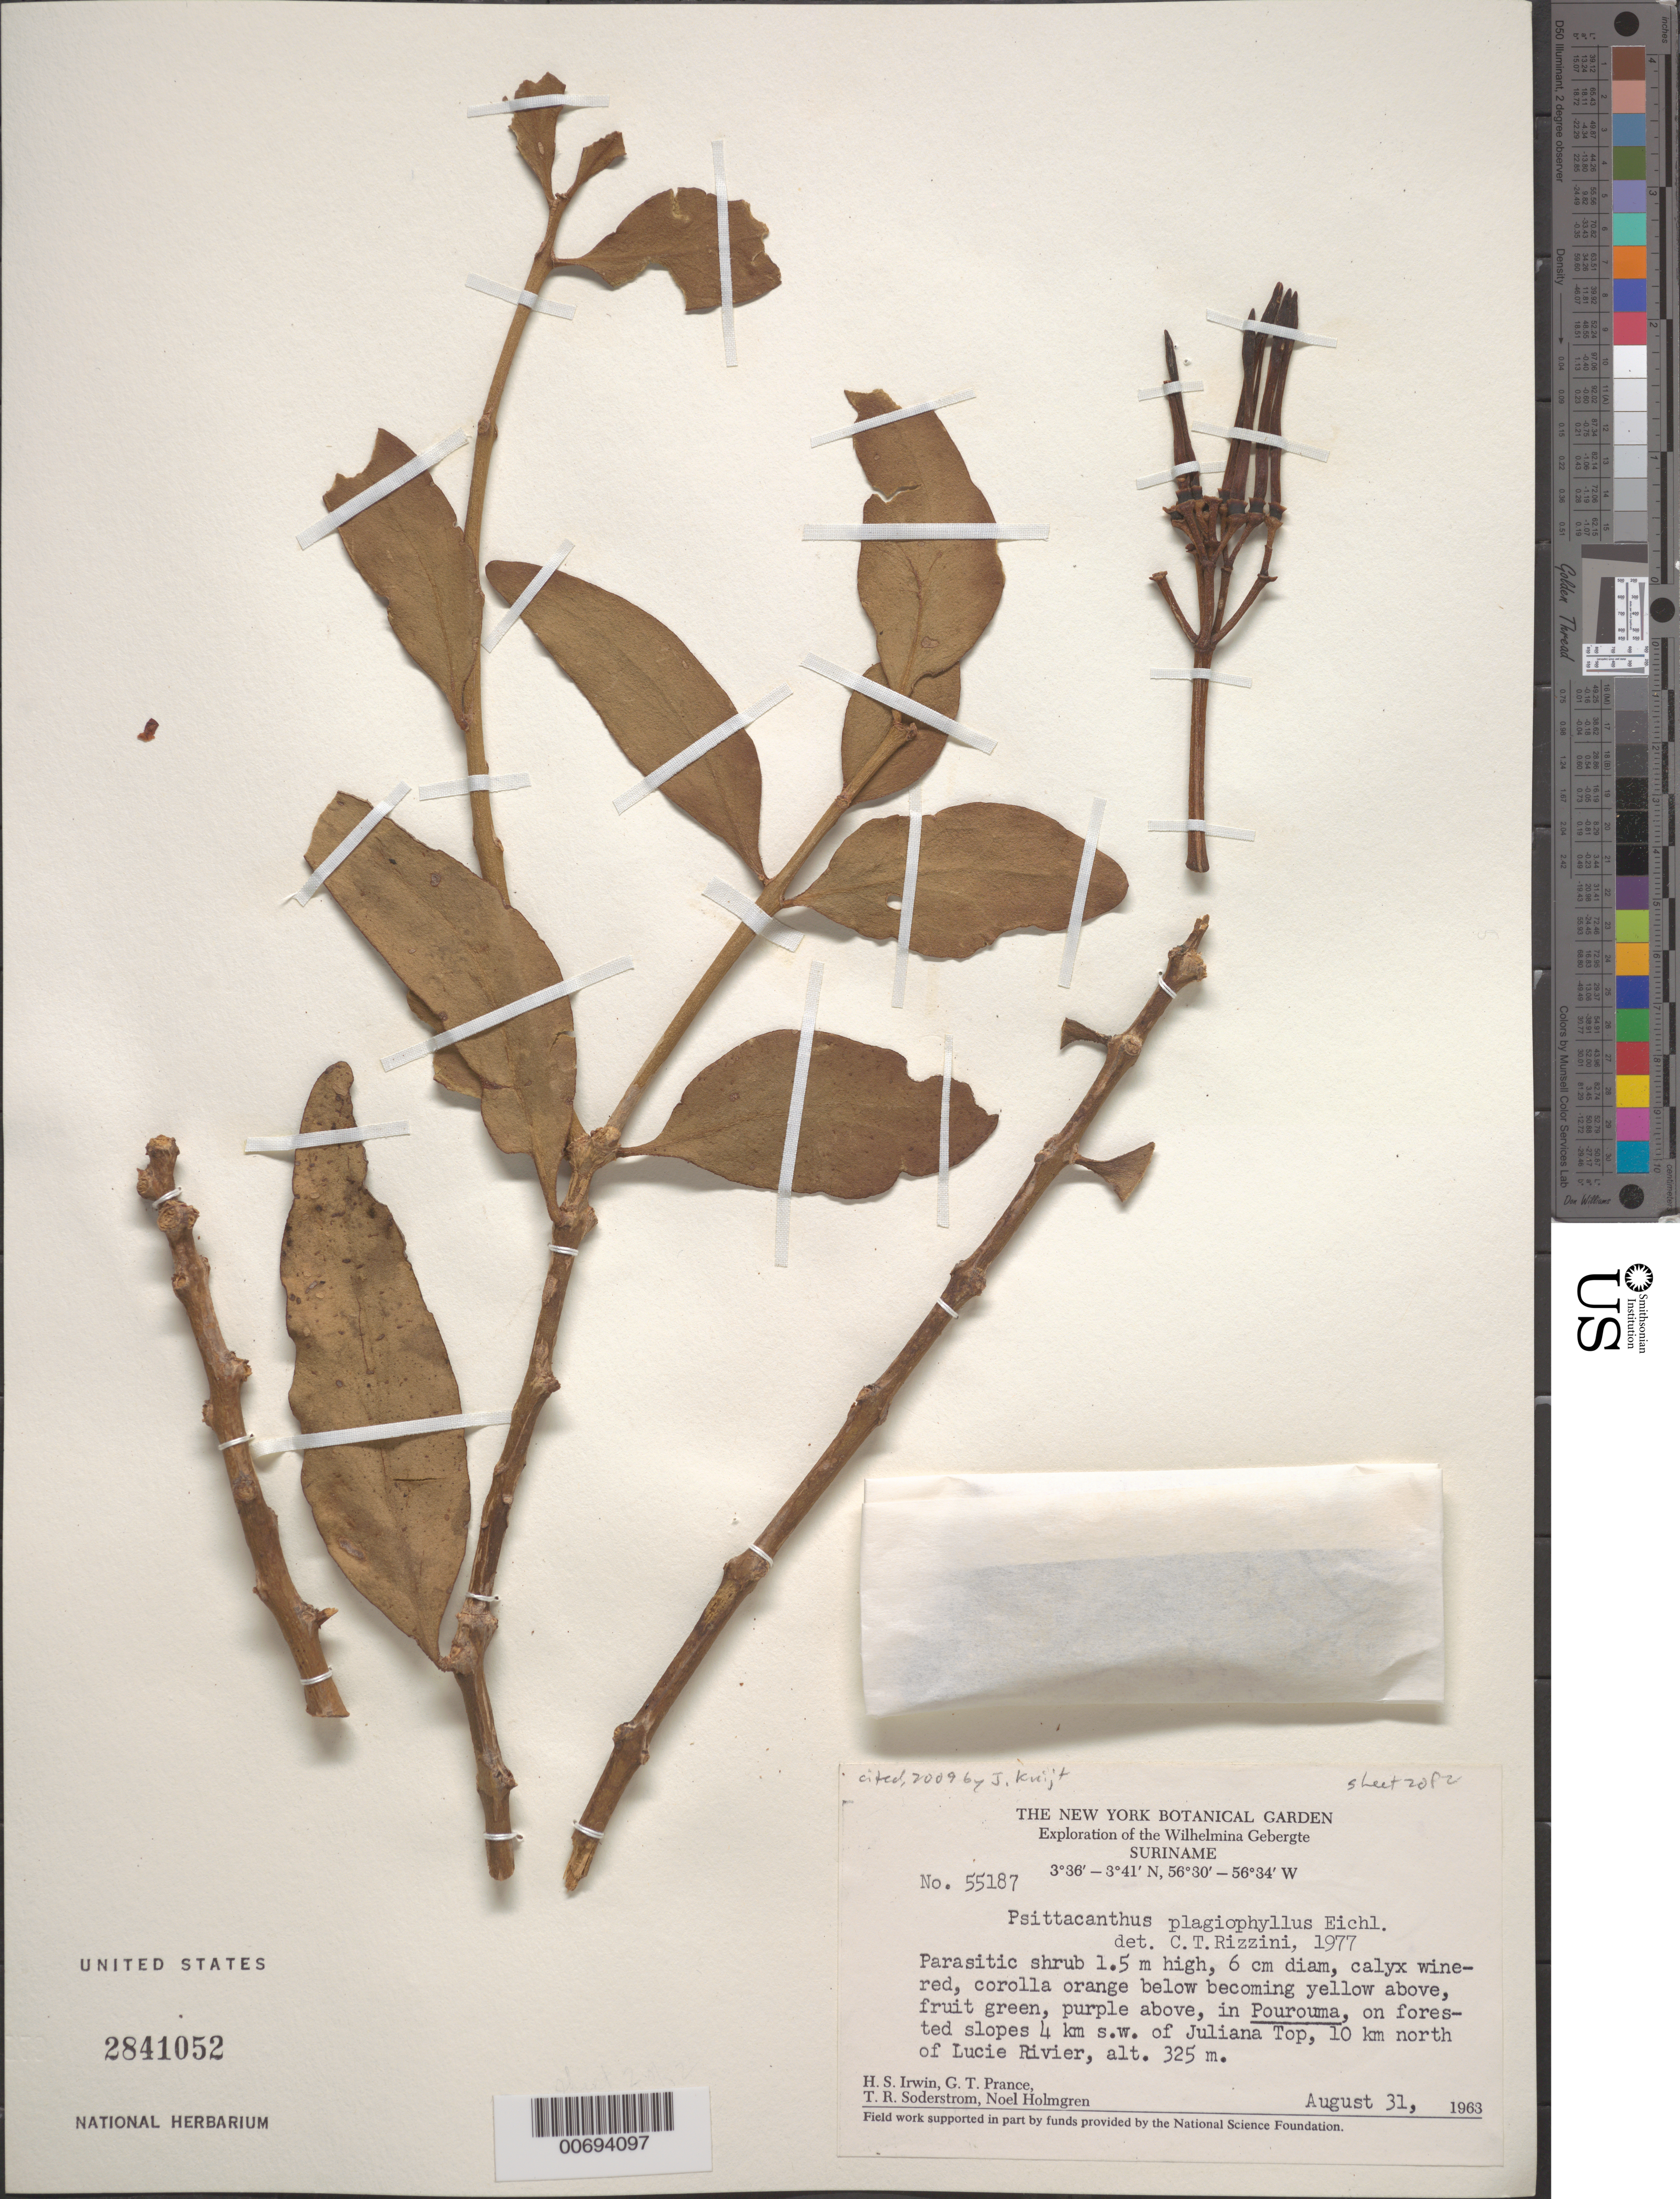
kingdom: Plantae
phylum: Tracheophyta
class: Magnoliopsida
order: Santalales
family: Loranthaceae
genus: Psittacanthus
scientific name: Psittacanthus plagiophyllus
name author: Eichler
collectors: H. Irwin, G. T. Prance, T. R. Soderstrom & N. H. Holmgren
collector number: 55187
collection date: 1963-08-31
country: Suriname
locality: Wilhelmina Gebergte. On forest slopes 4 km s.w. of Juliana Top, 10 km north of Lucie Rivier.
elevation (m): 325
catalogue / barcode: US 2841052